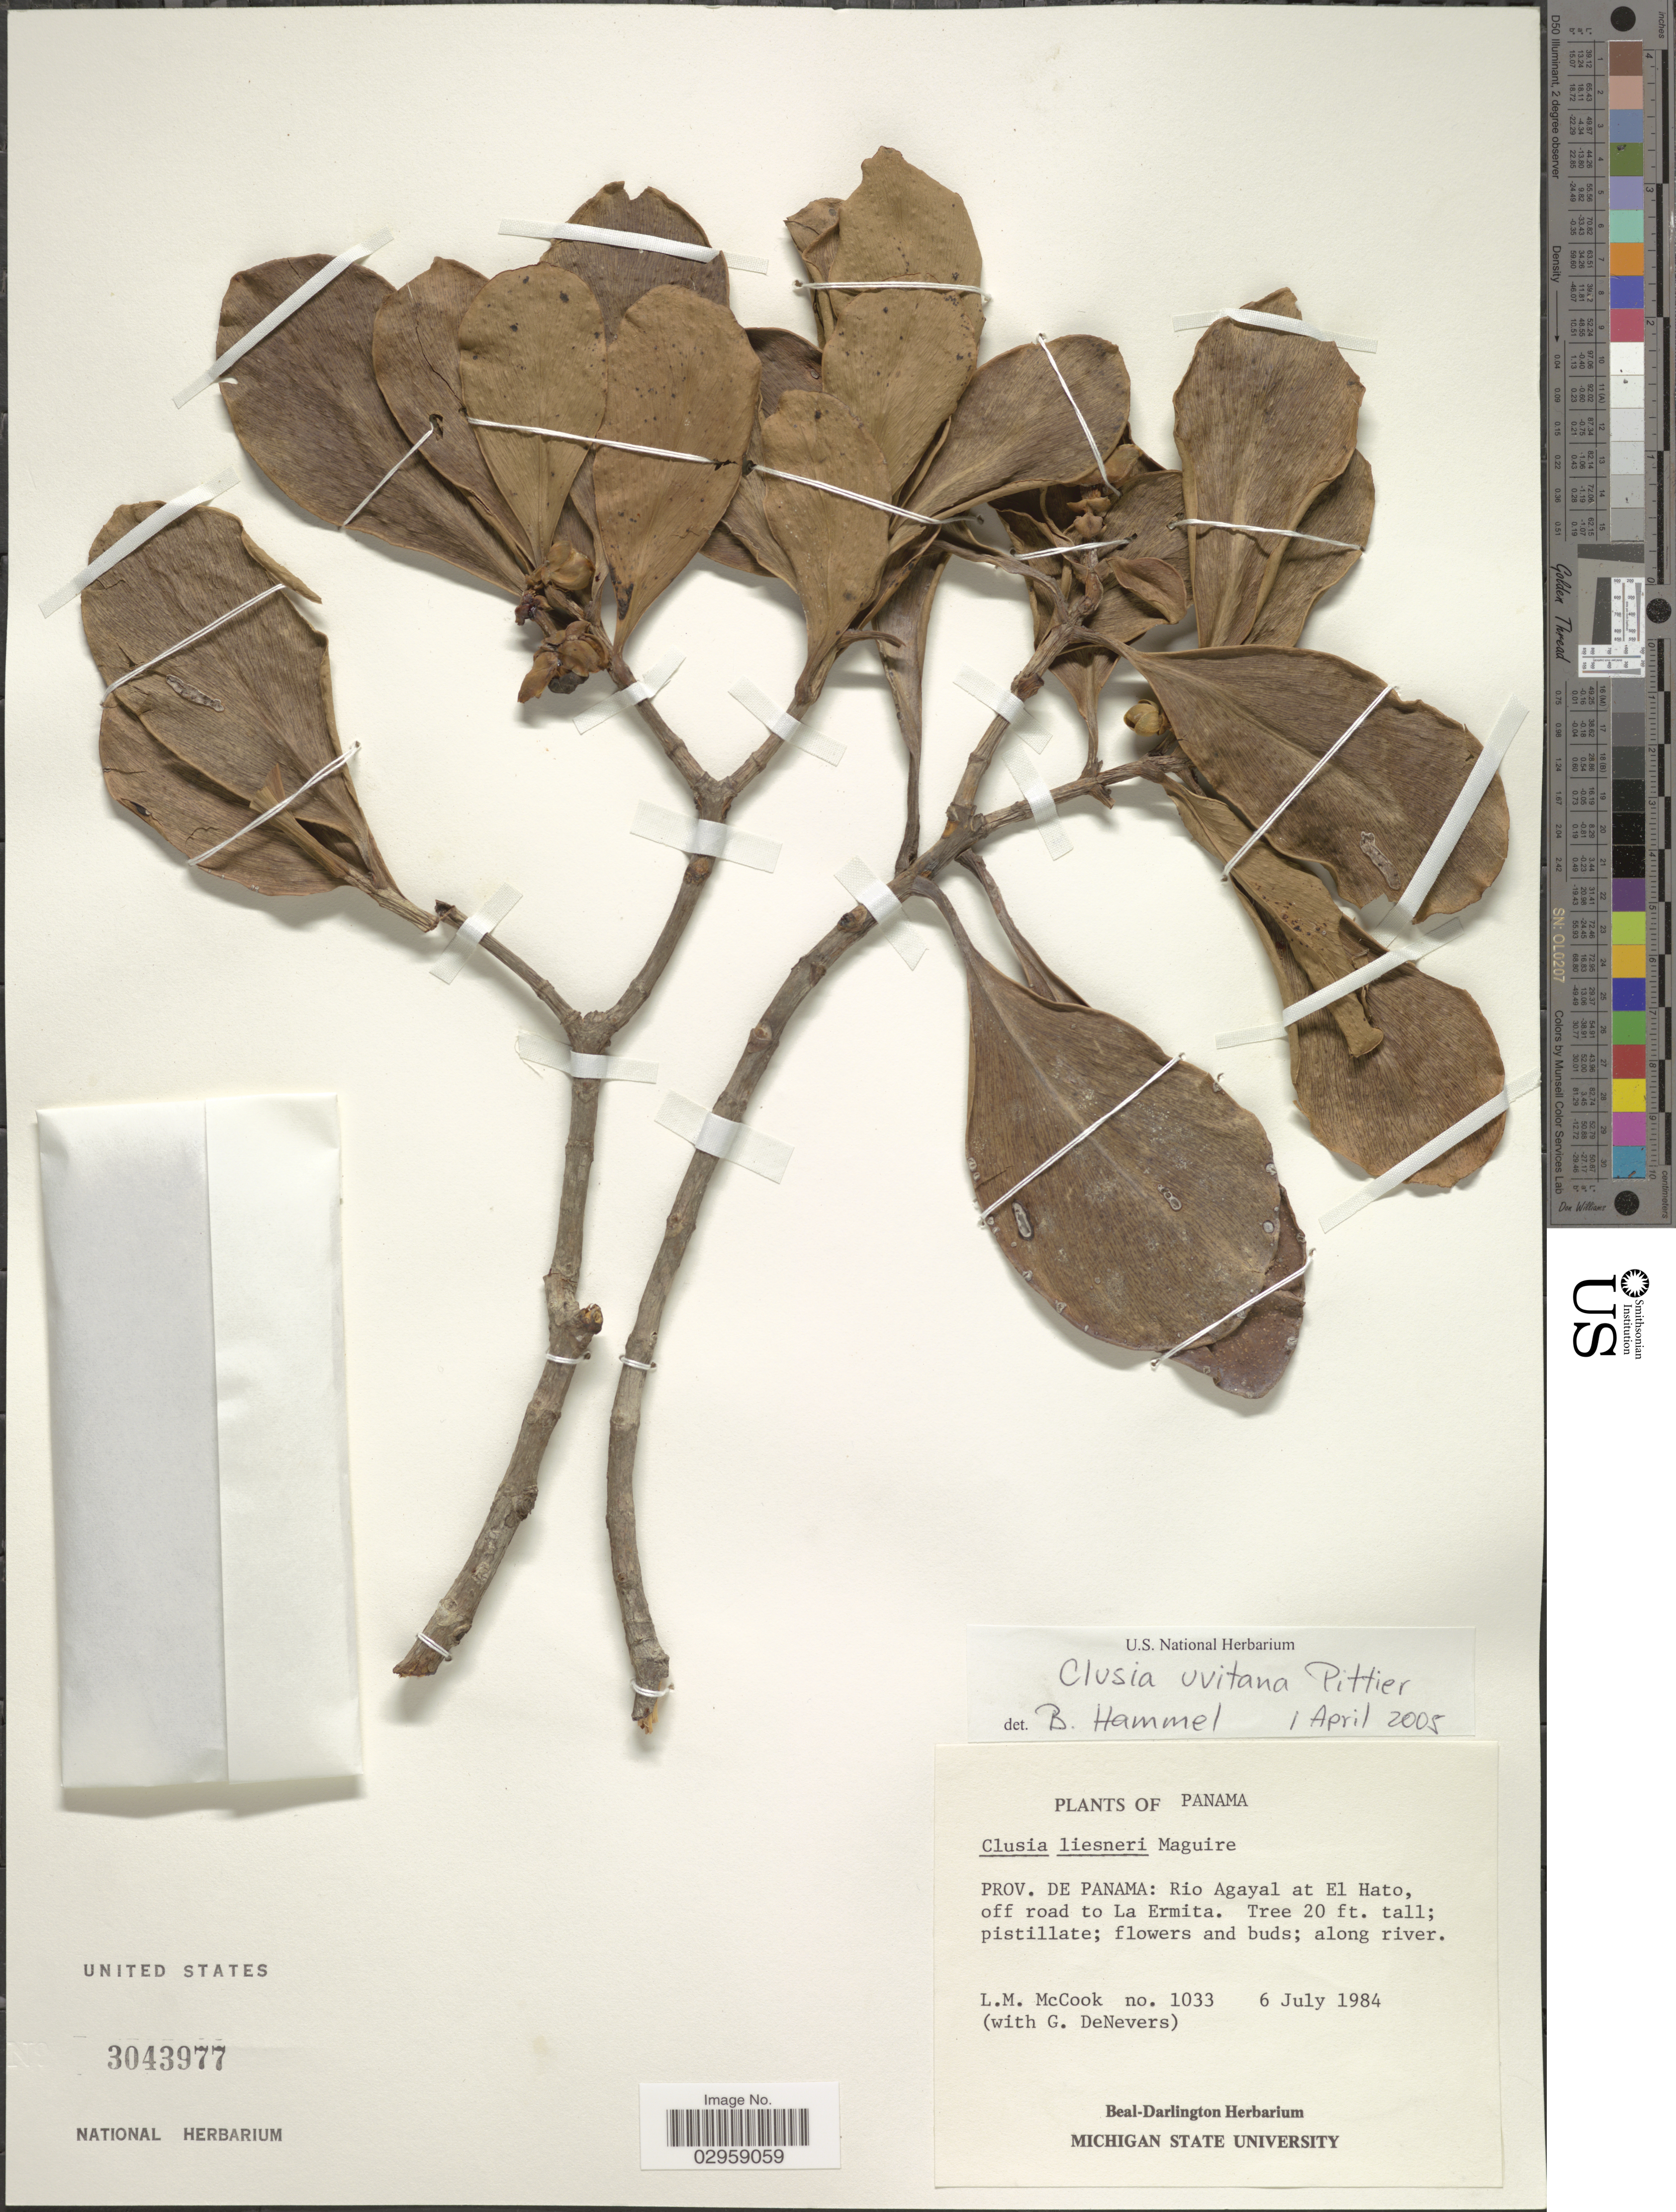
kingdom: Plantae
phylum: Tracheophyta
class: Magnoliopsida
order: Malpighiales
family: Clusiaceae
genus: Clusia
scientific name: Clusia uvitana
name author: Pittier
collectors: L. McCook & G. DeNevers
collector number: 1033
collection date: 1984-07-06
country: Panama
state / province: Panamá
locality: Rio Agayal at El Hato, off road to La Ermita.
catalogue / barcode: US 3043977